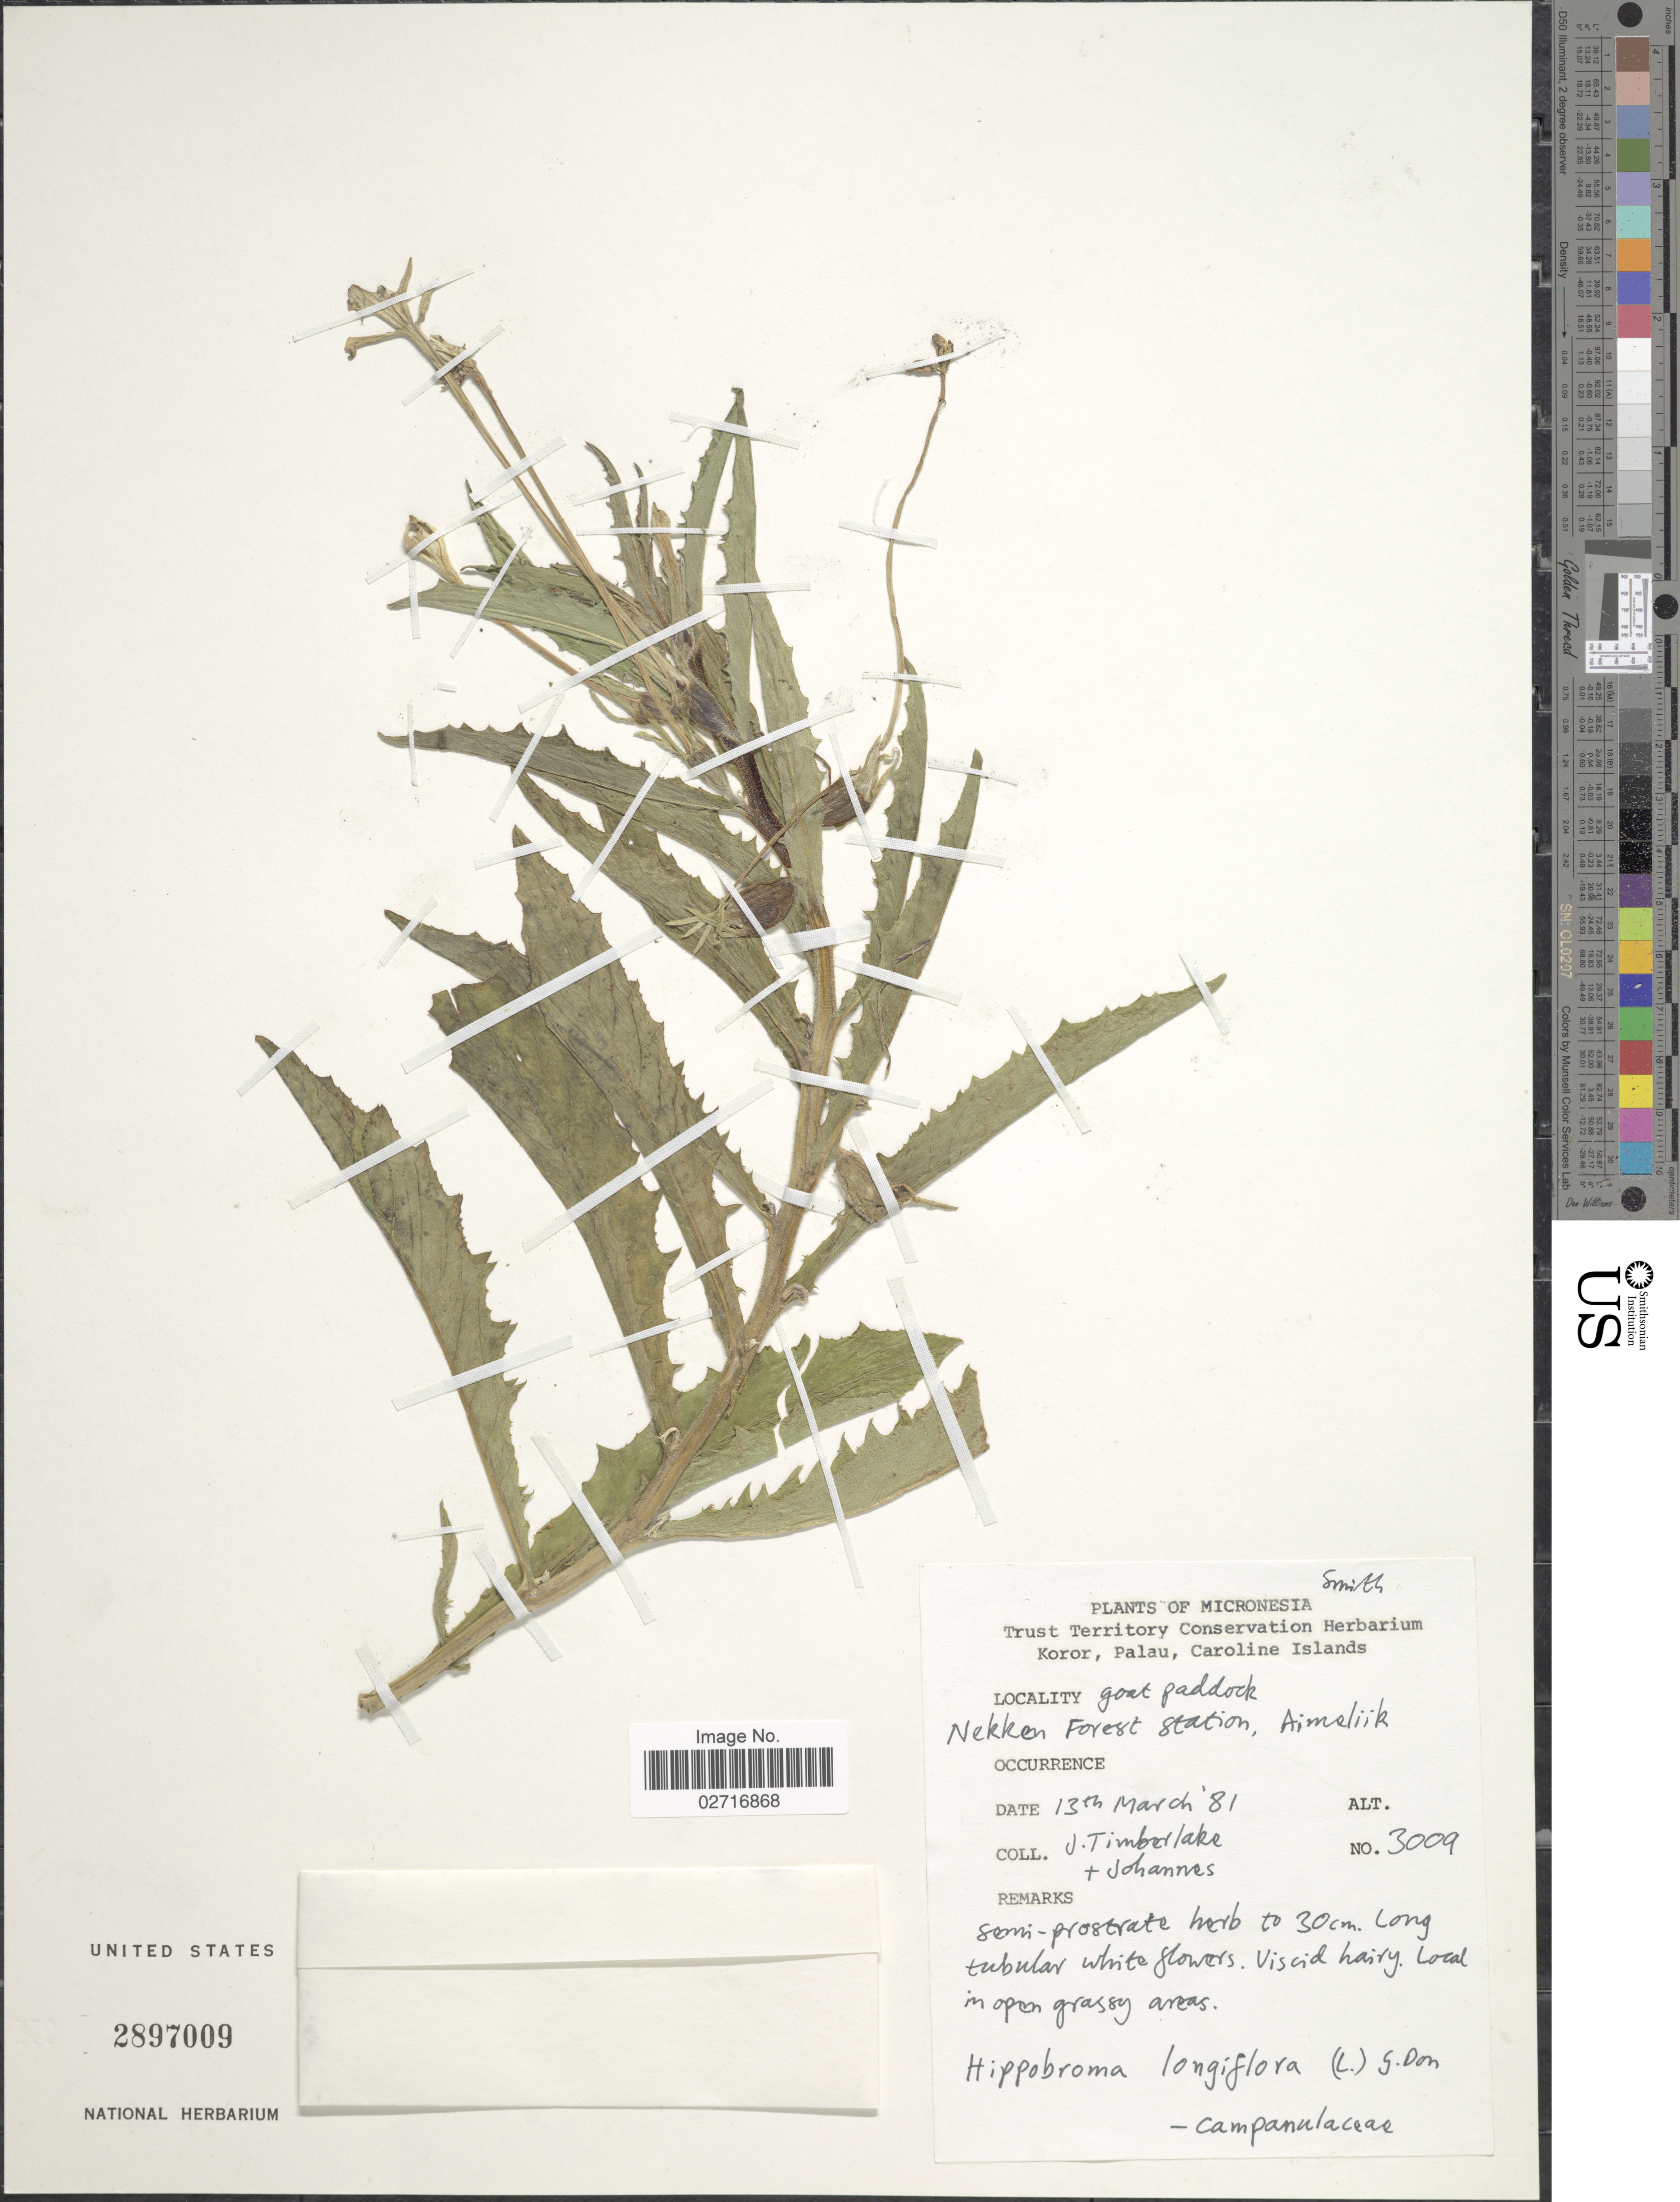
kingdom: Plantae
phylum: Tracheophyta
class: Magnoliopsida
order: Asterales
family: Campanulaceae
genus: Hippobroma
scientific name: Hippobroma longiflora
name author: (L.) G. Don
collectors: J. Timberlake & -. Johannes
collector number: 3009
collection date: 1981-03-13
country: Micronesia, Federated States of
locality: Goat paddock, Nekken Forest Station, Aimeliik.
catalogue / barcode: US 2897009